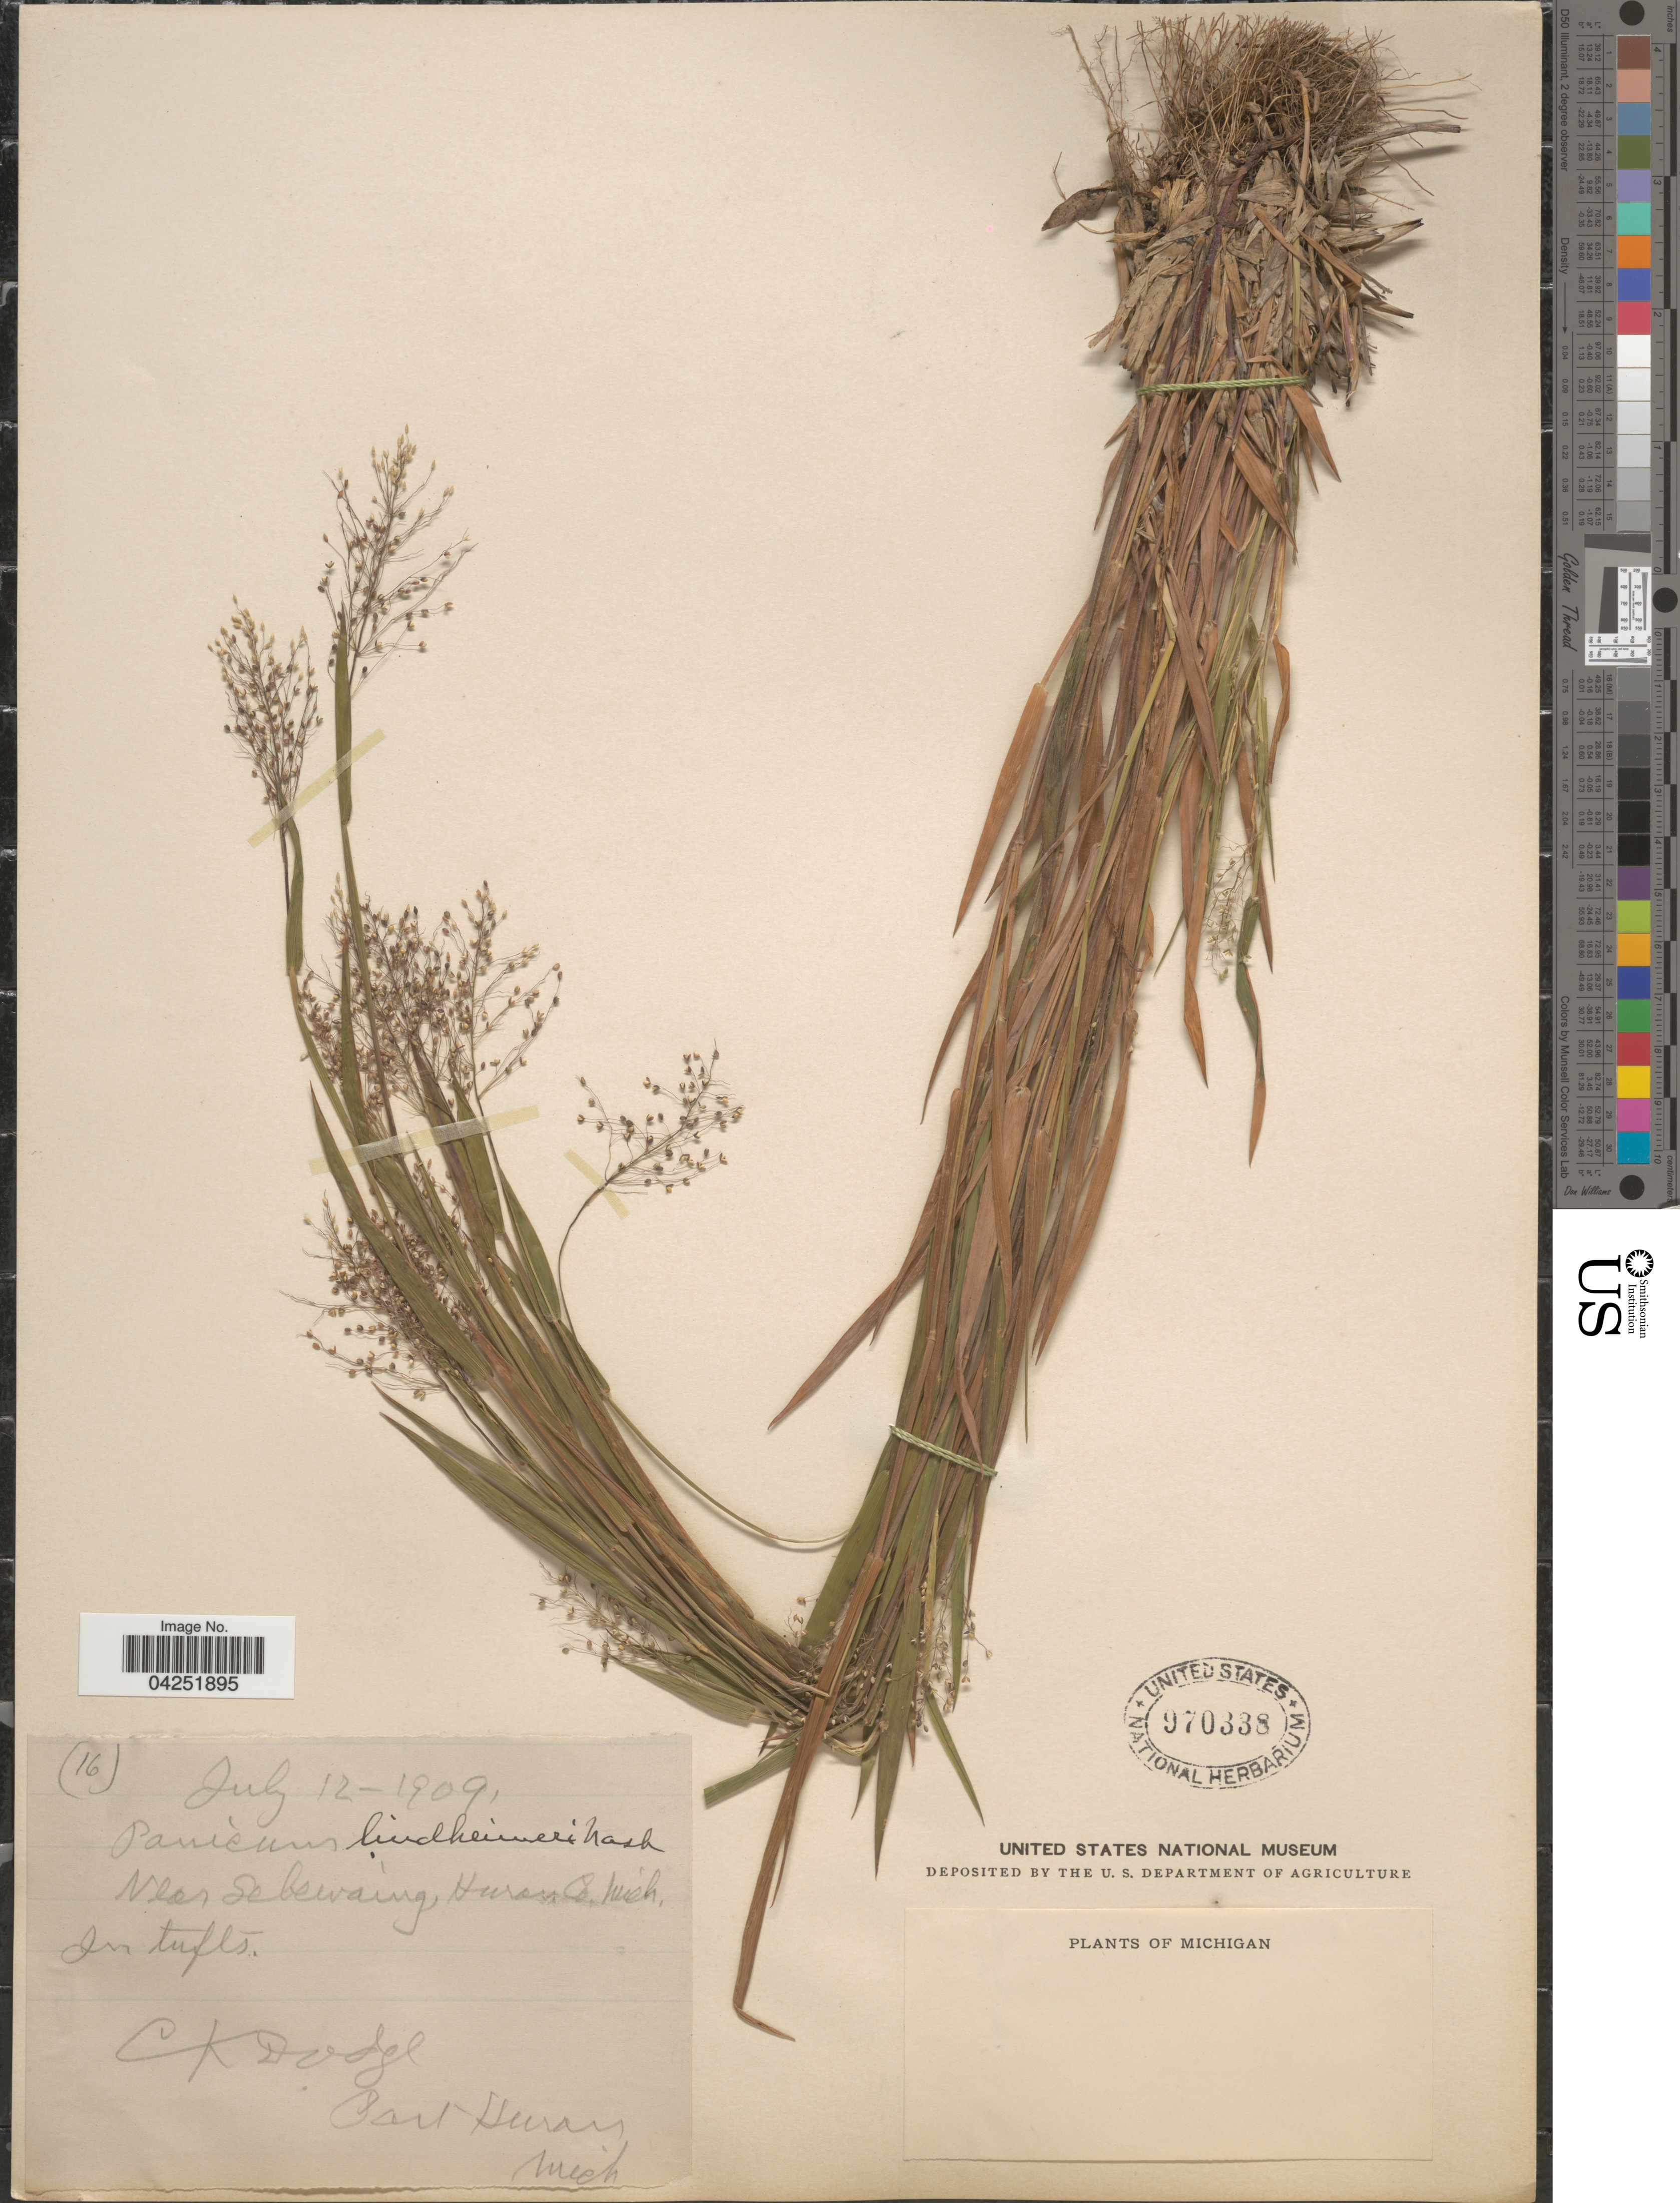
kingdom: Plantae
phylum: Tracheophyta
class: Liliopsida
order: Poales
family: Poaceae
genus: Dichanthelium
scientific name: Dichanthelium acuminatum var. lindheimeri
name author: (Nash) Gould & C.A. Clark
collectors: C. Dodge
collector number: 16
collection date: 1909-07-12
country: United States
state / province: Michigan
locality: Near Sebewaing, Huron Co. In tufts. East Huron.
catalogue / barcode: US 970338